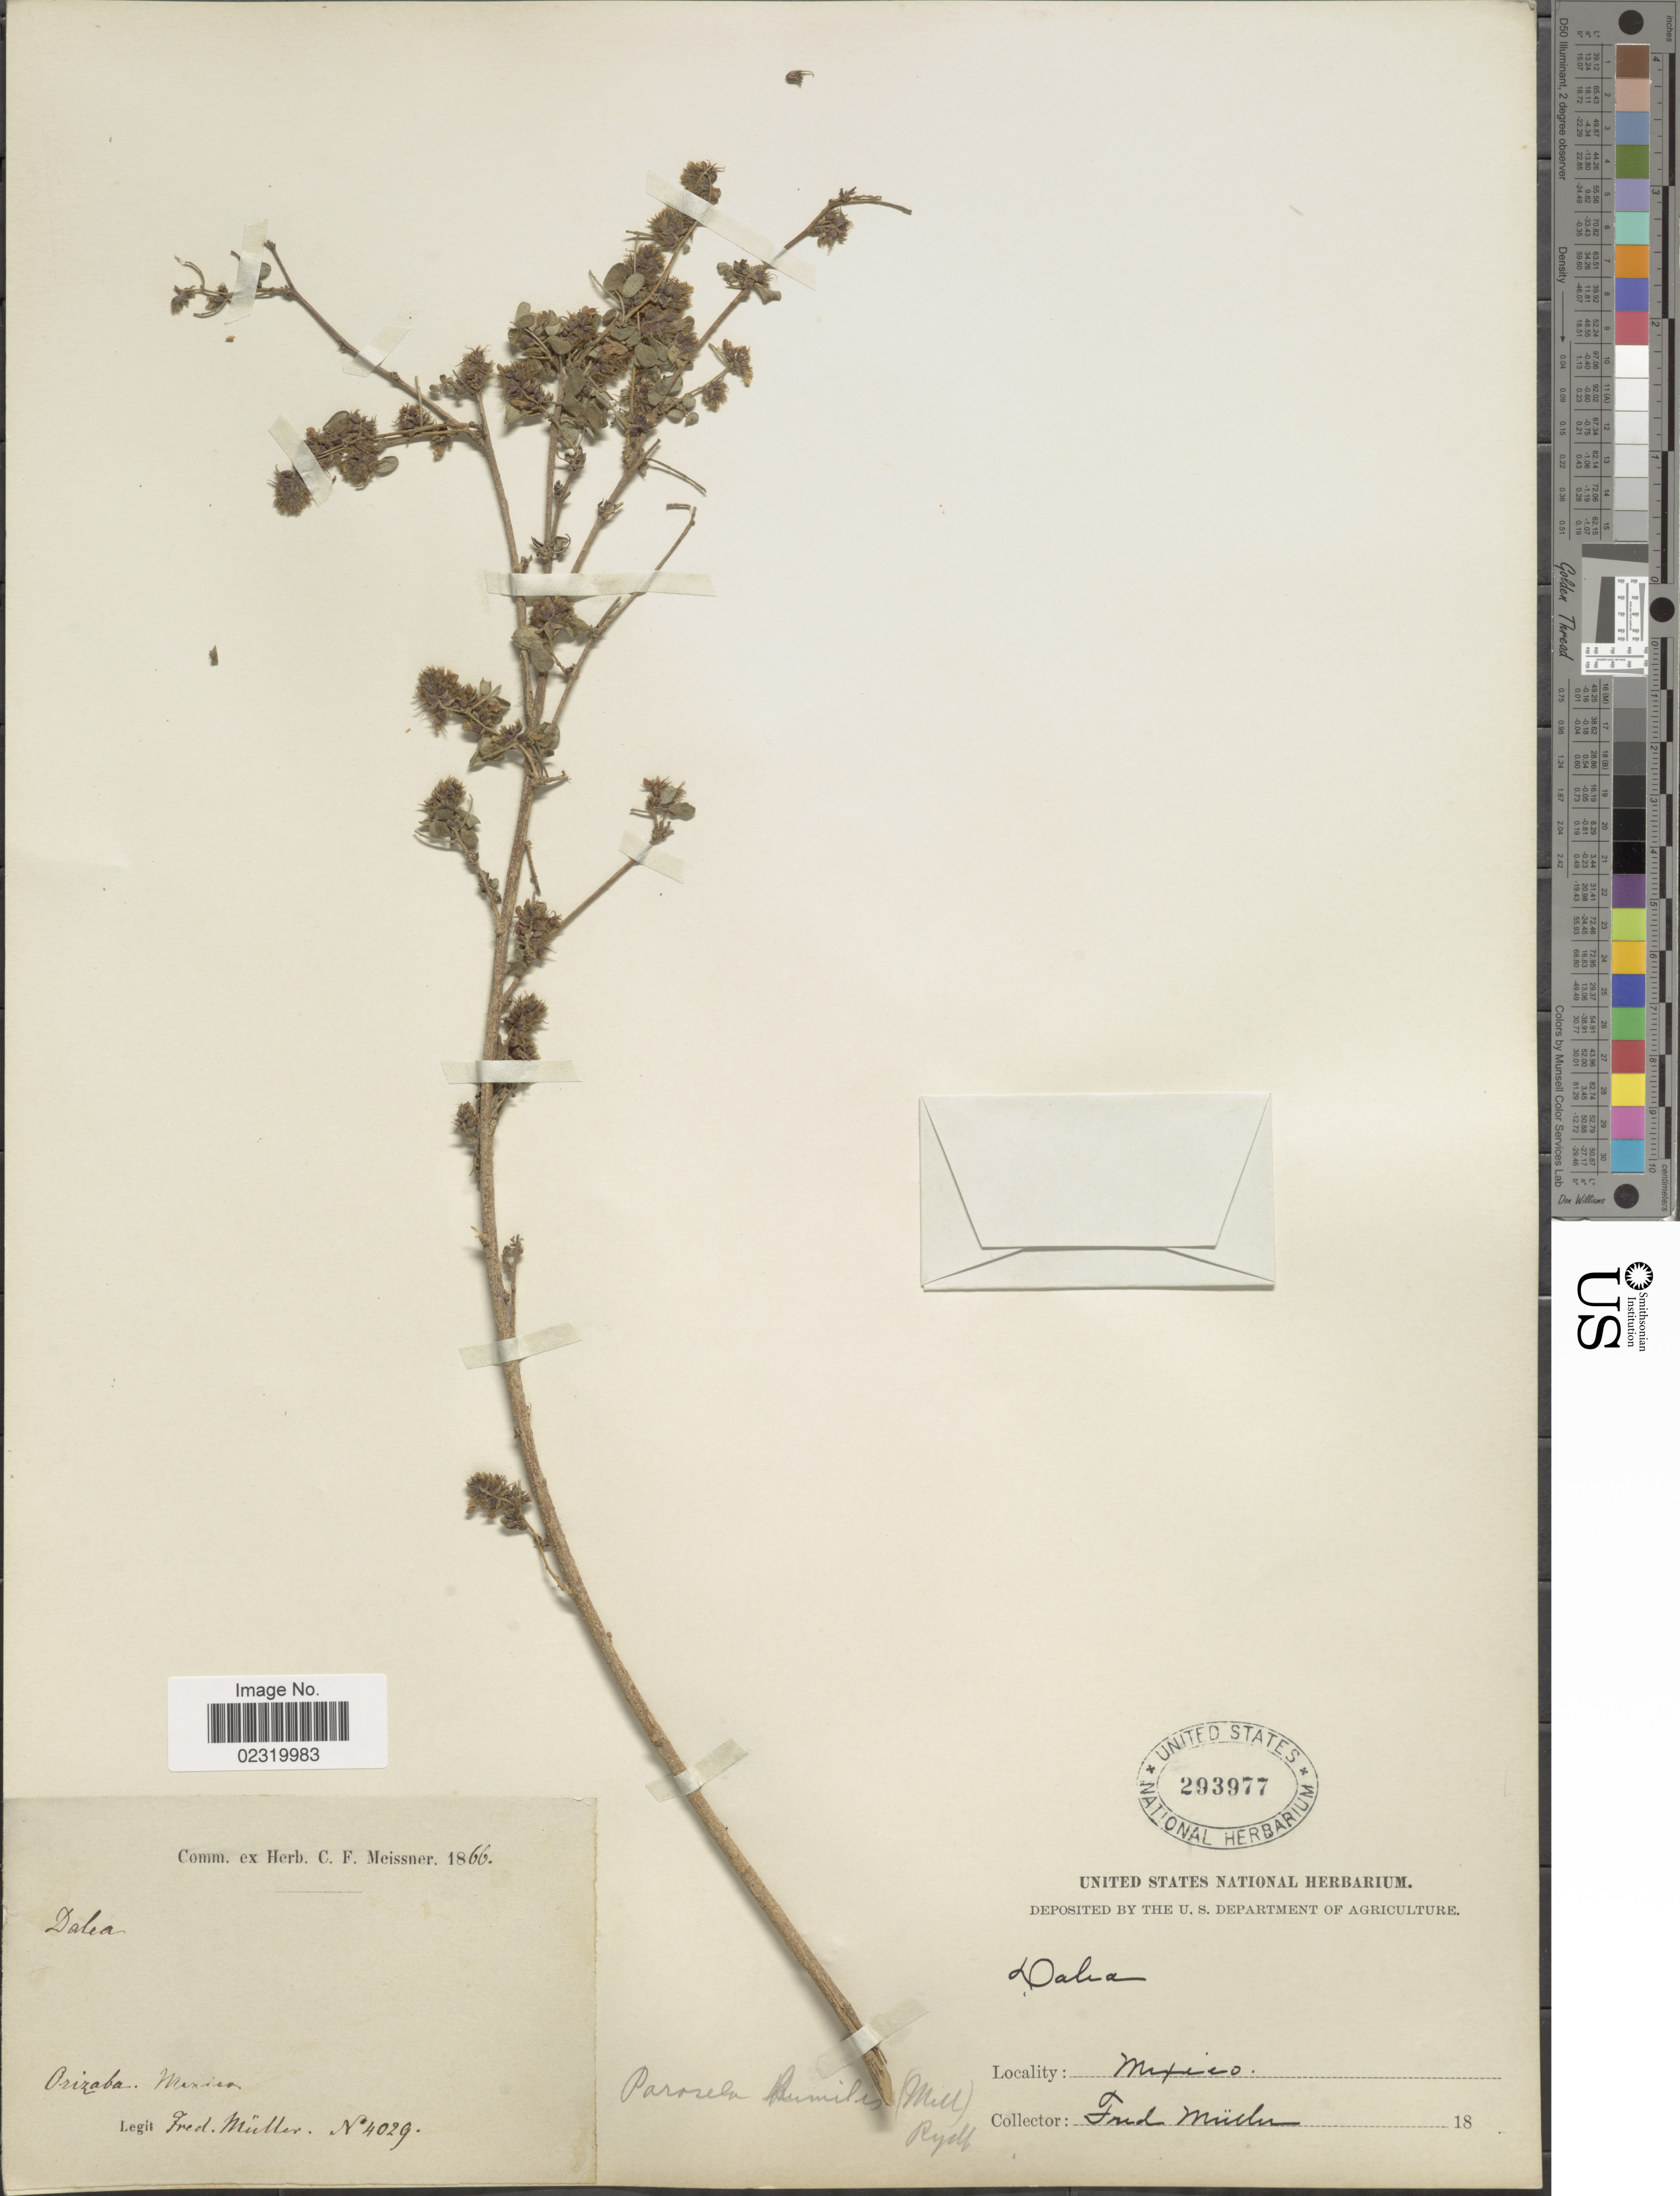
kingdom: Plantae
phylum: Tracheophyta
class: Magnoliopsida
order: Fabales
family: Fabaceae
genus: Dalea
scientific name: Dalea scandens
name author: (Mill.) R.T. Clausen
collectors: F. Müller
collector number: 4029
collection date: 1866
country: Mexico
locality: Orizaba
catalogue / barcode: US 293977